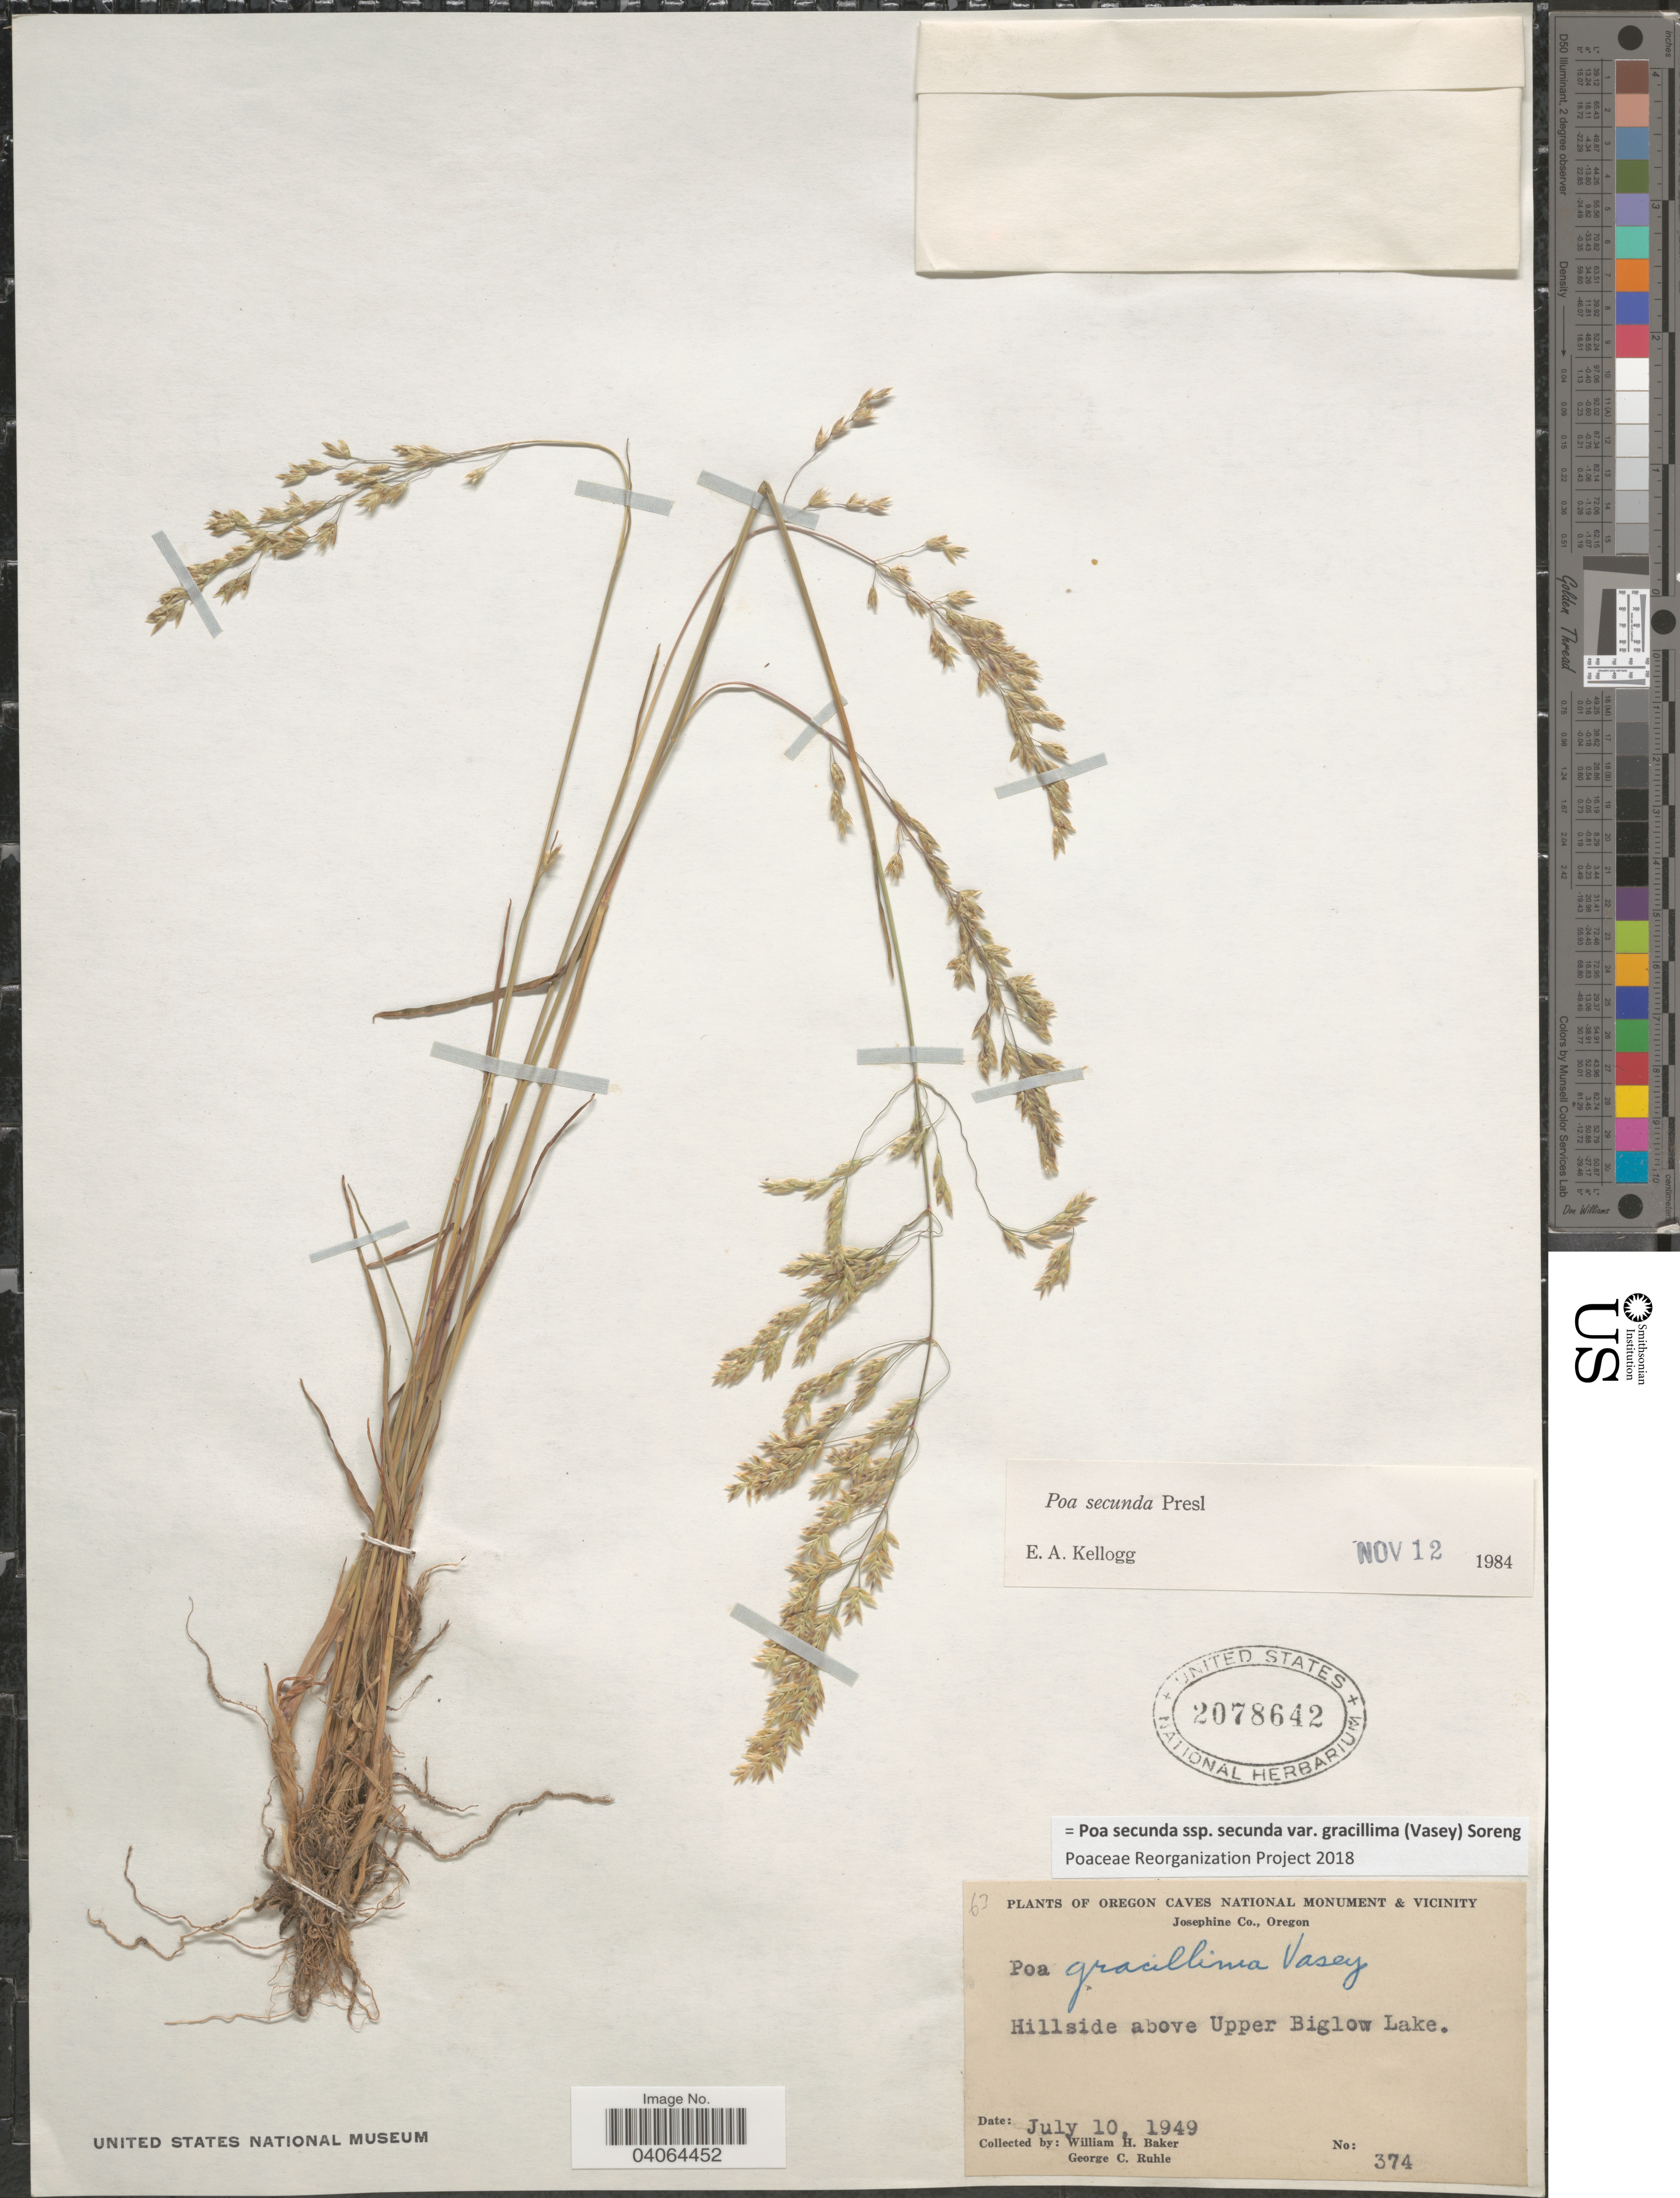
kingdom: Plantae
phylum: Tracheophyta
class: Liliopsida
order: Poales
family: Poaceae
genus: Poa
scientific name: Poa secunda subsp. secunda var. gracillima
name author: (Vasey) Soreng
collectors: W. H. Baker & G. Ruhle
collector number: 374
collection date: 1949-07-10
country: United States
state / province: Oregon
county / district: Josephine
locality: Oregon Caves National Monument & Vicinity. Josephine Co. Hillside above Upper Biglow Lake.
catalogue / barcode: US 2078642